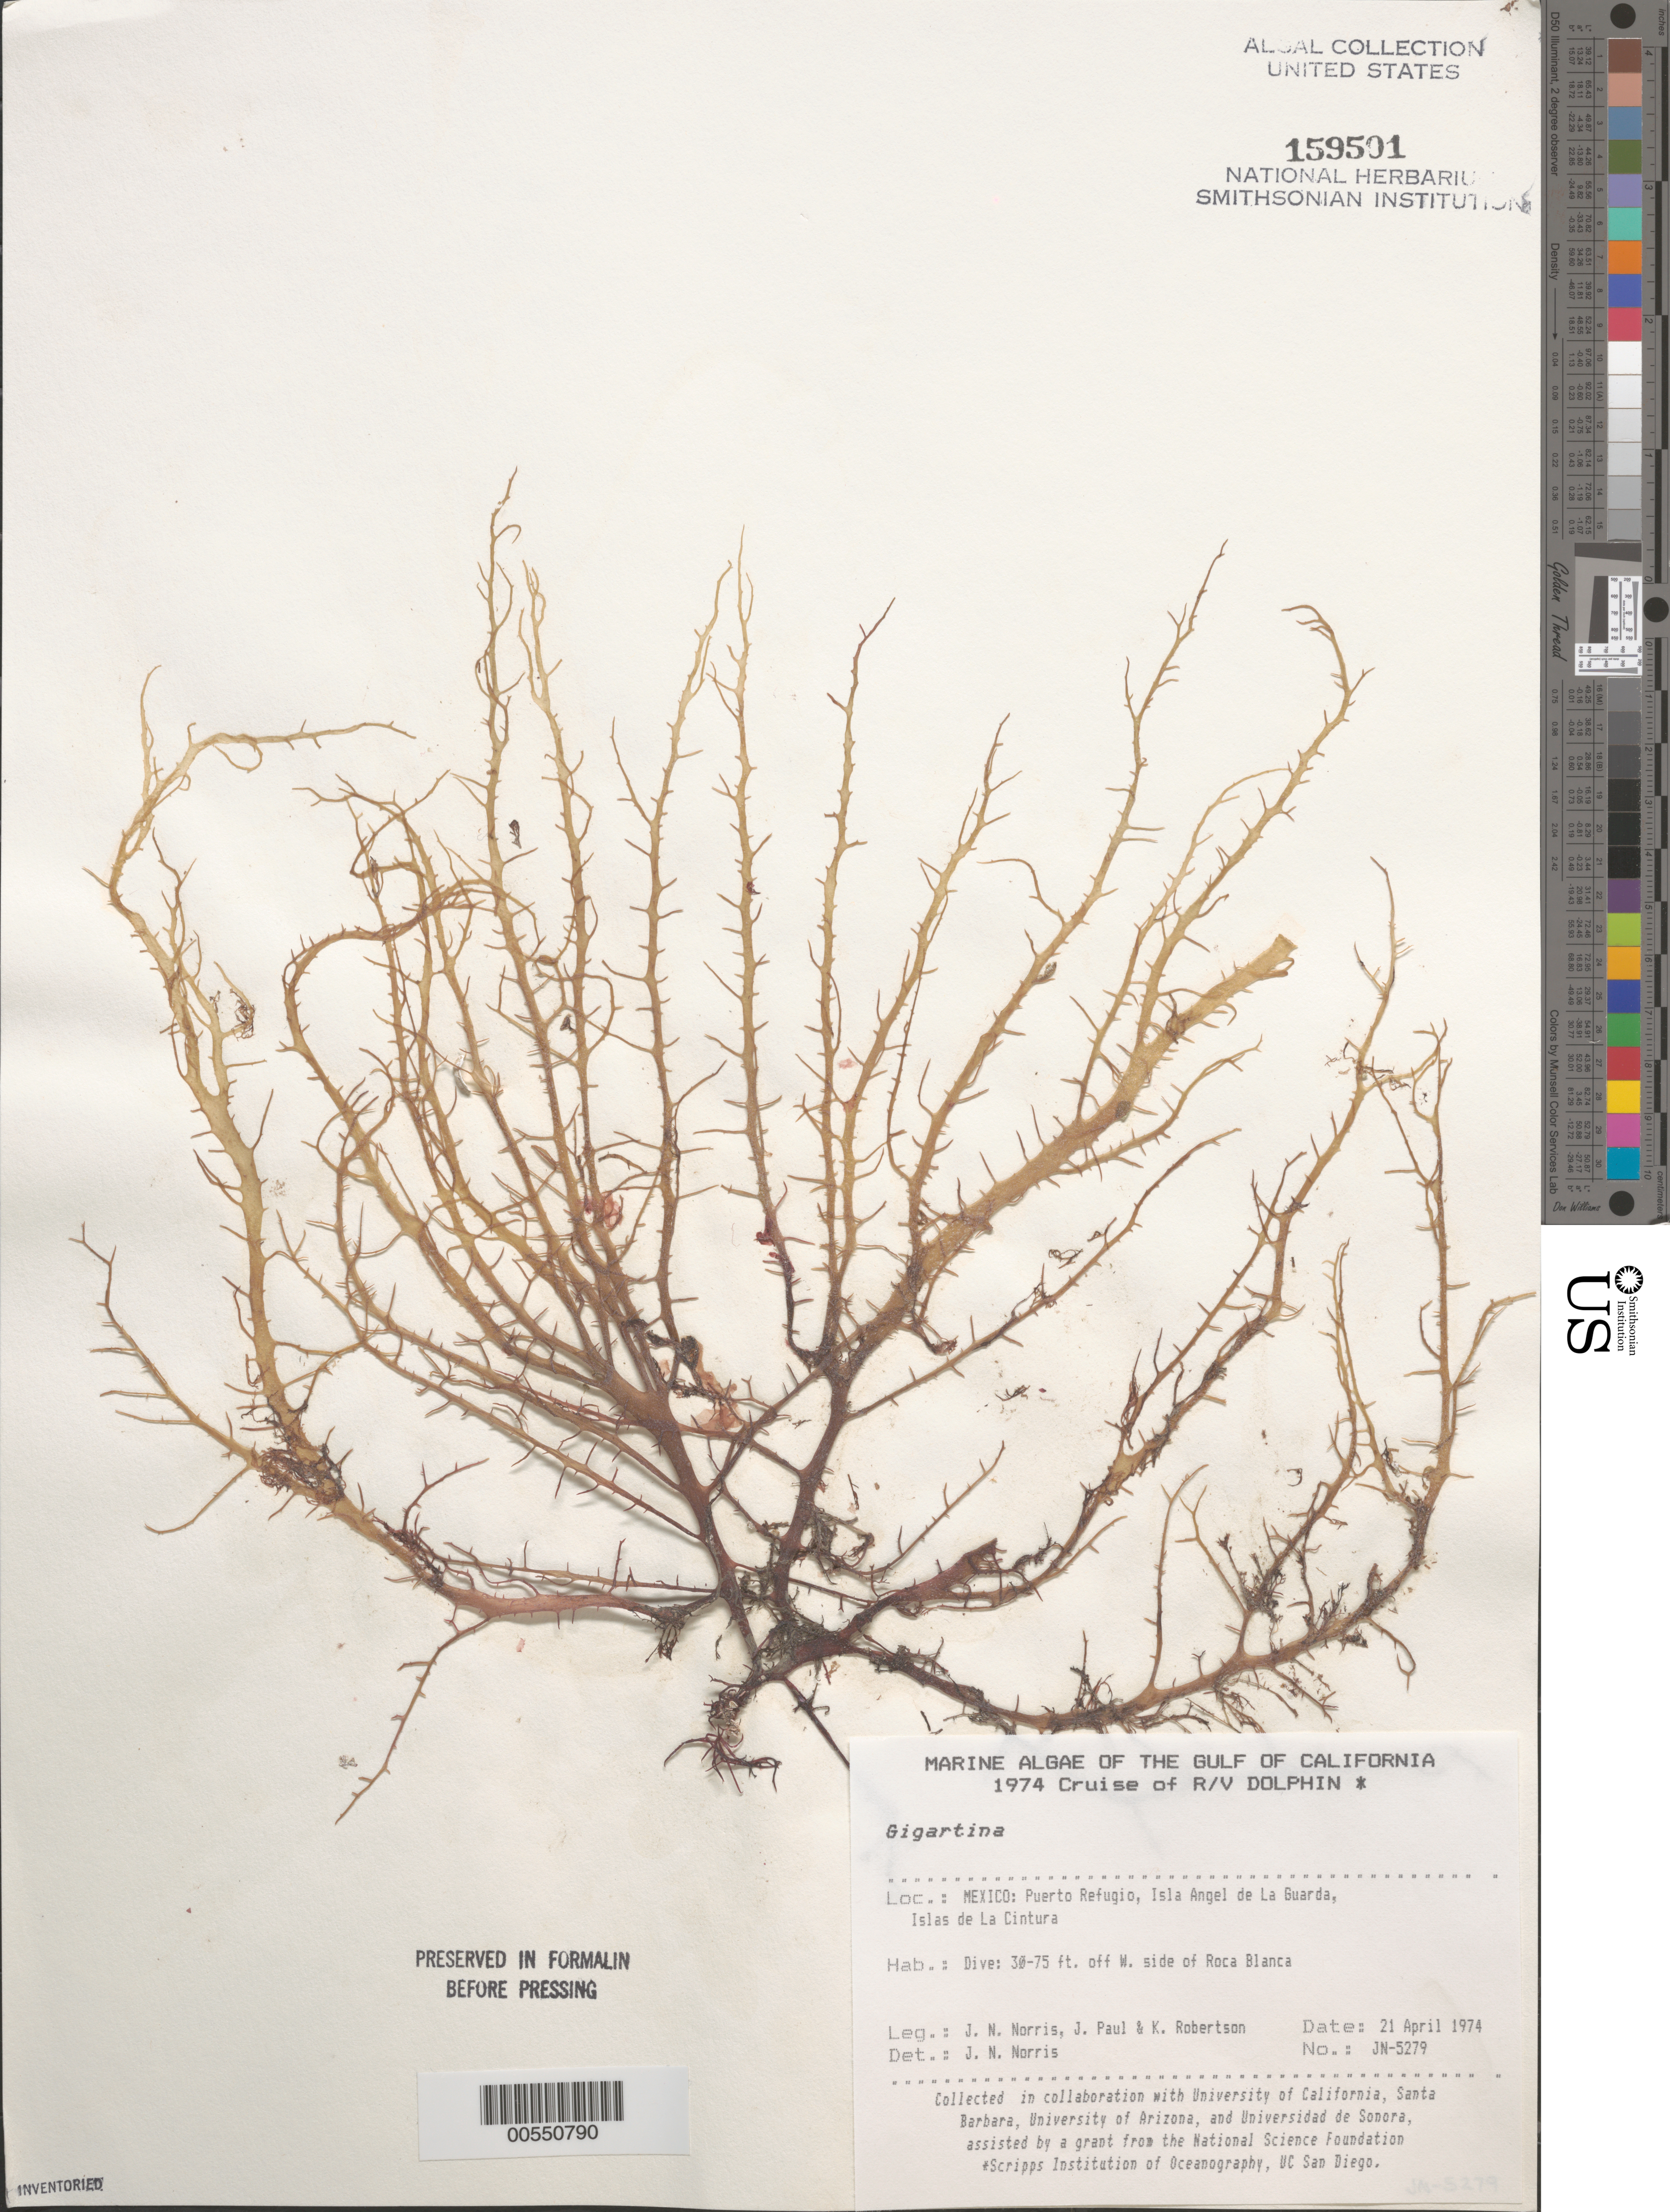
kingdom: Plantae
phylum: Rhodophyta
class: Florideophyceae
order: Gigartinales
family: Gigartinaceae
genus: Gigartina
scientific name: Gigartina sp.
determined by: Norris, James N.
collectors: J. N. Norris, J. Paul & K. Robertson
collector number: JN-5279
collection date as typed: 21 Apr 1974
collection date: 1974-04-21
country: Mexico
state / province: Baja California Norte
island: Isla Angel de la Guarda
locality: Puerto Refugio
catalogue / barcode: US 159501